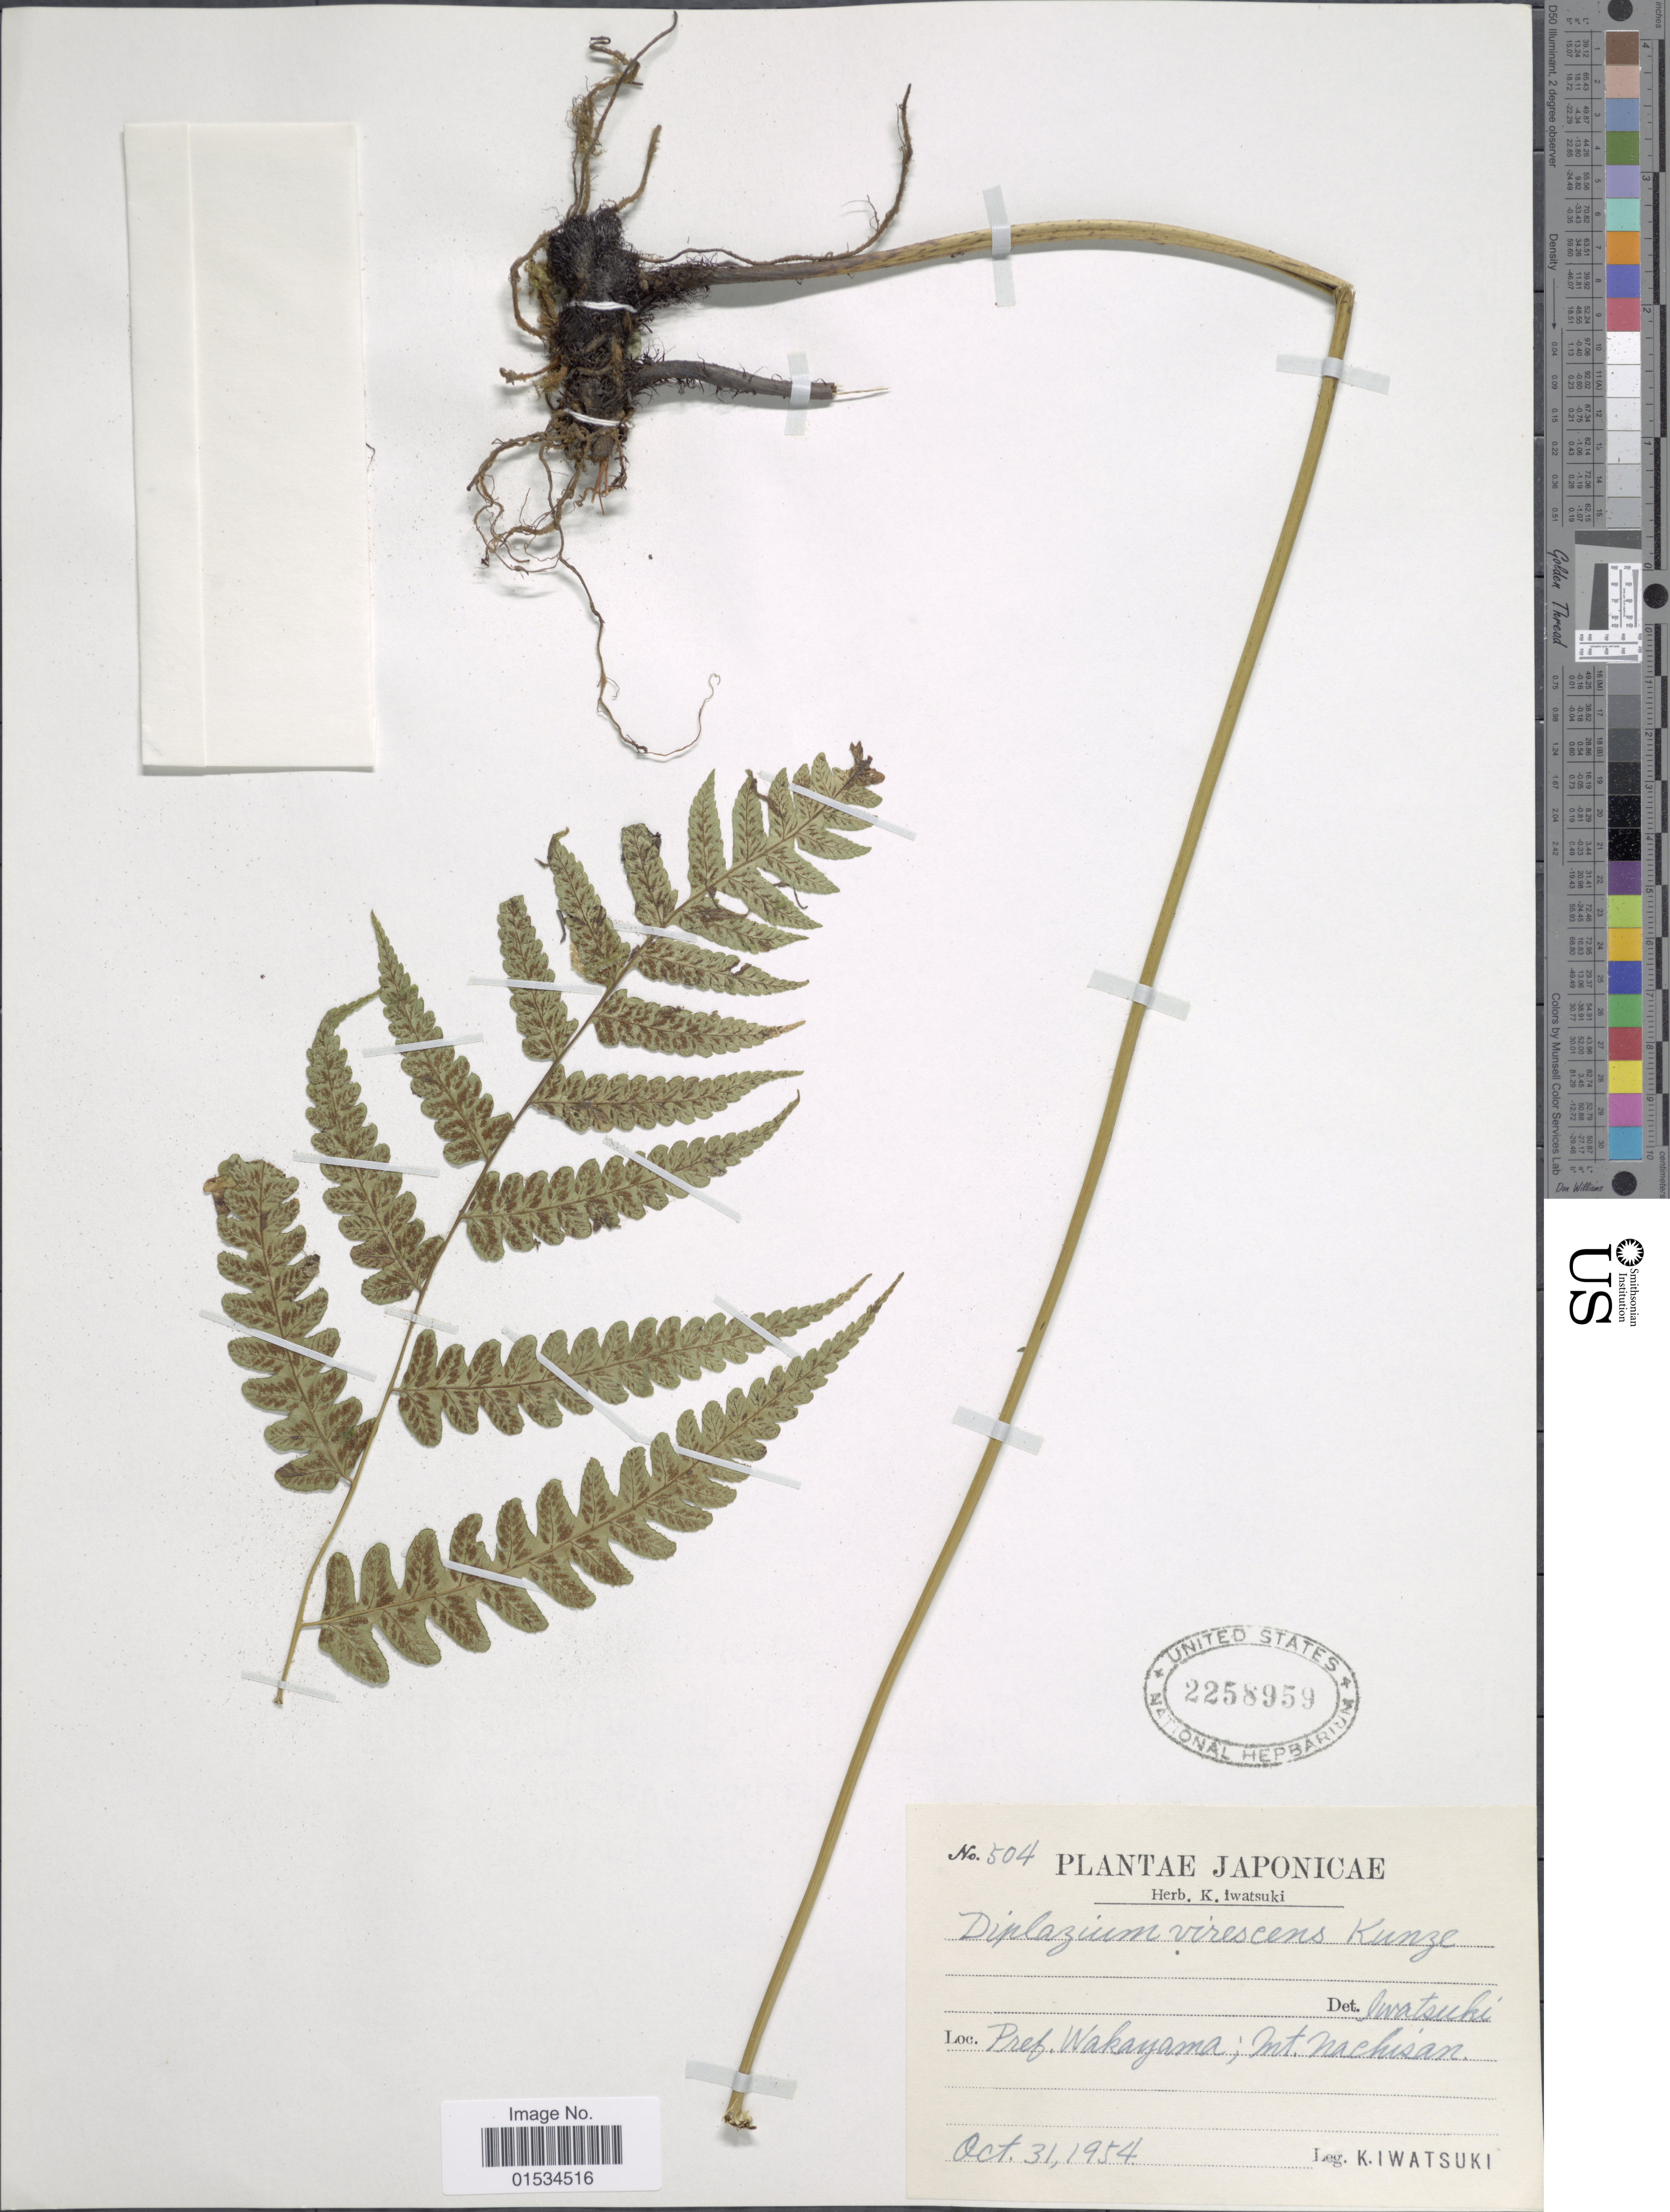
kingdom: Plantae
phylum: Tracheophyta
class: Polypodiopsida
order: Polypodiales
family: Athyriaceae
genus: Diplazium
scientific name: Diplazium virescens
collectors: K. Iwatsuki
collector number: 504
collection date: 1954-10-31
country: Japan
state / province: Wakayama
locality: Mt. Nachisan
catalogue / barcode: US 2258959